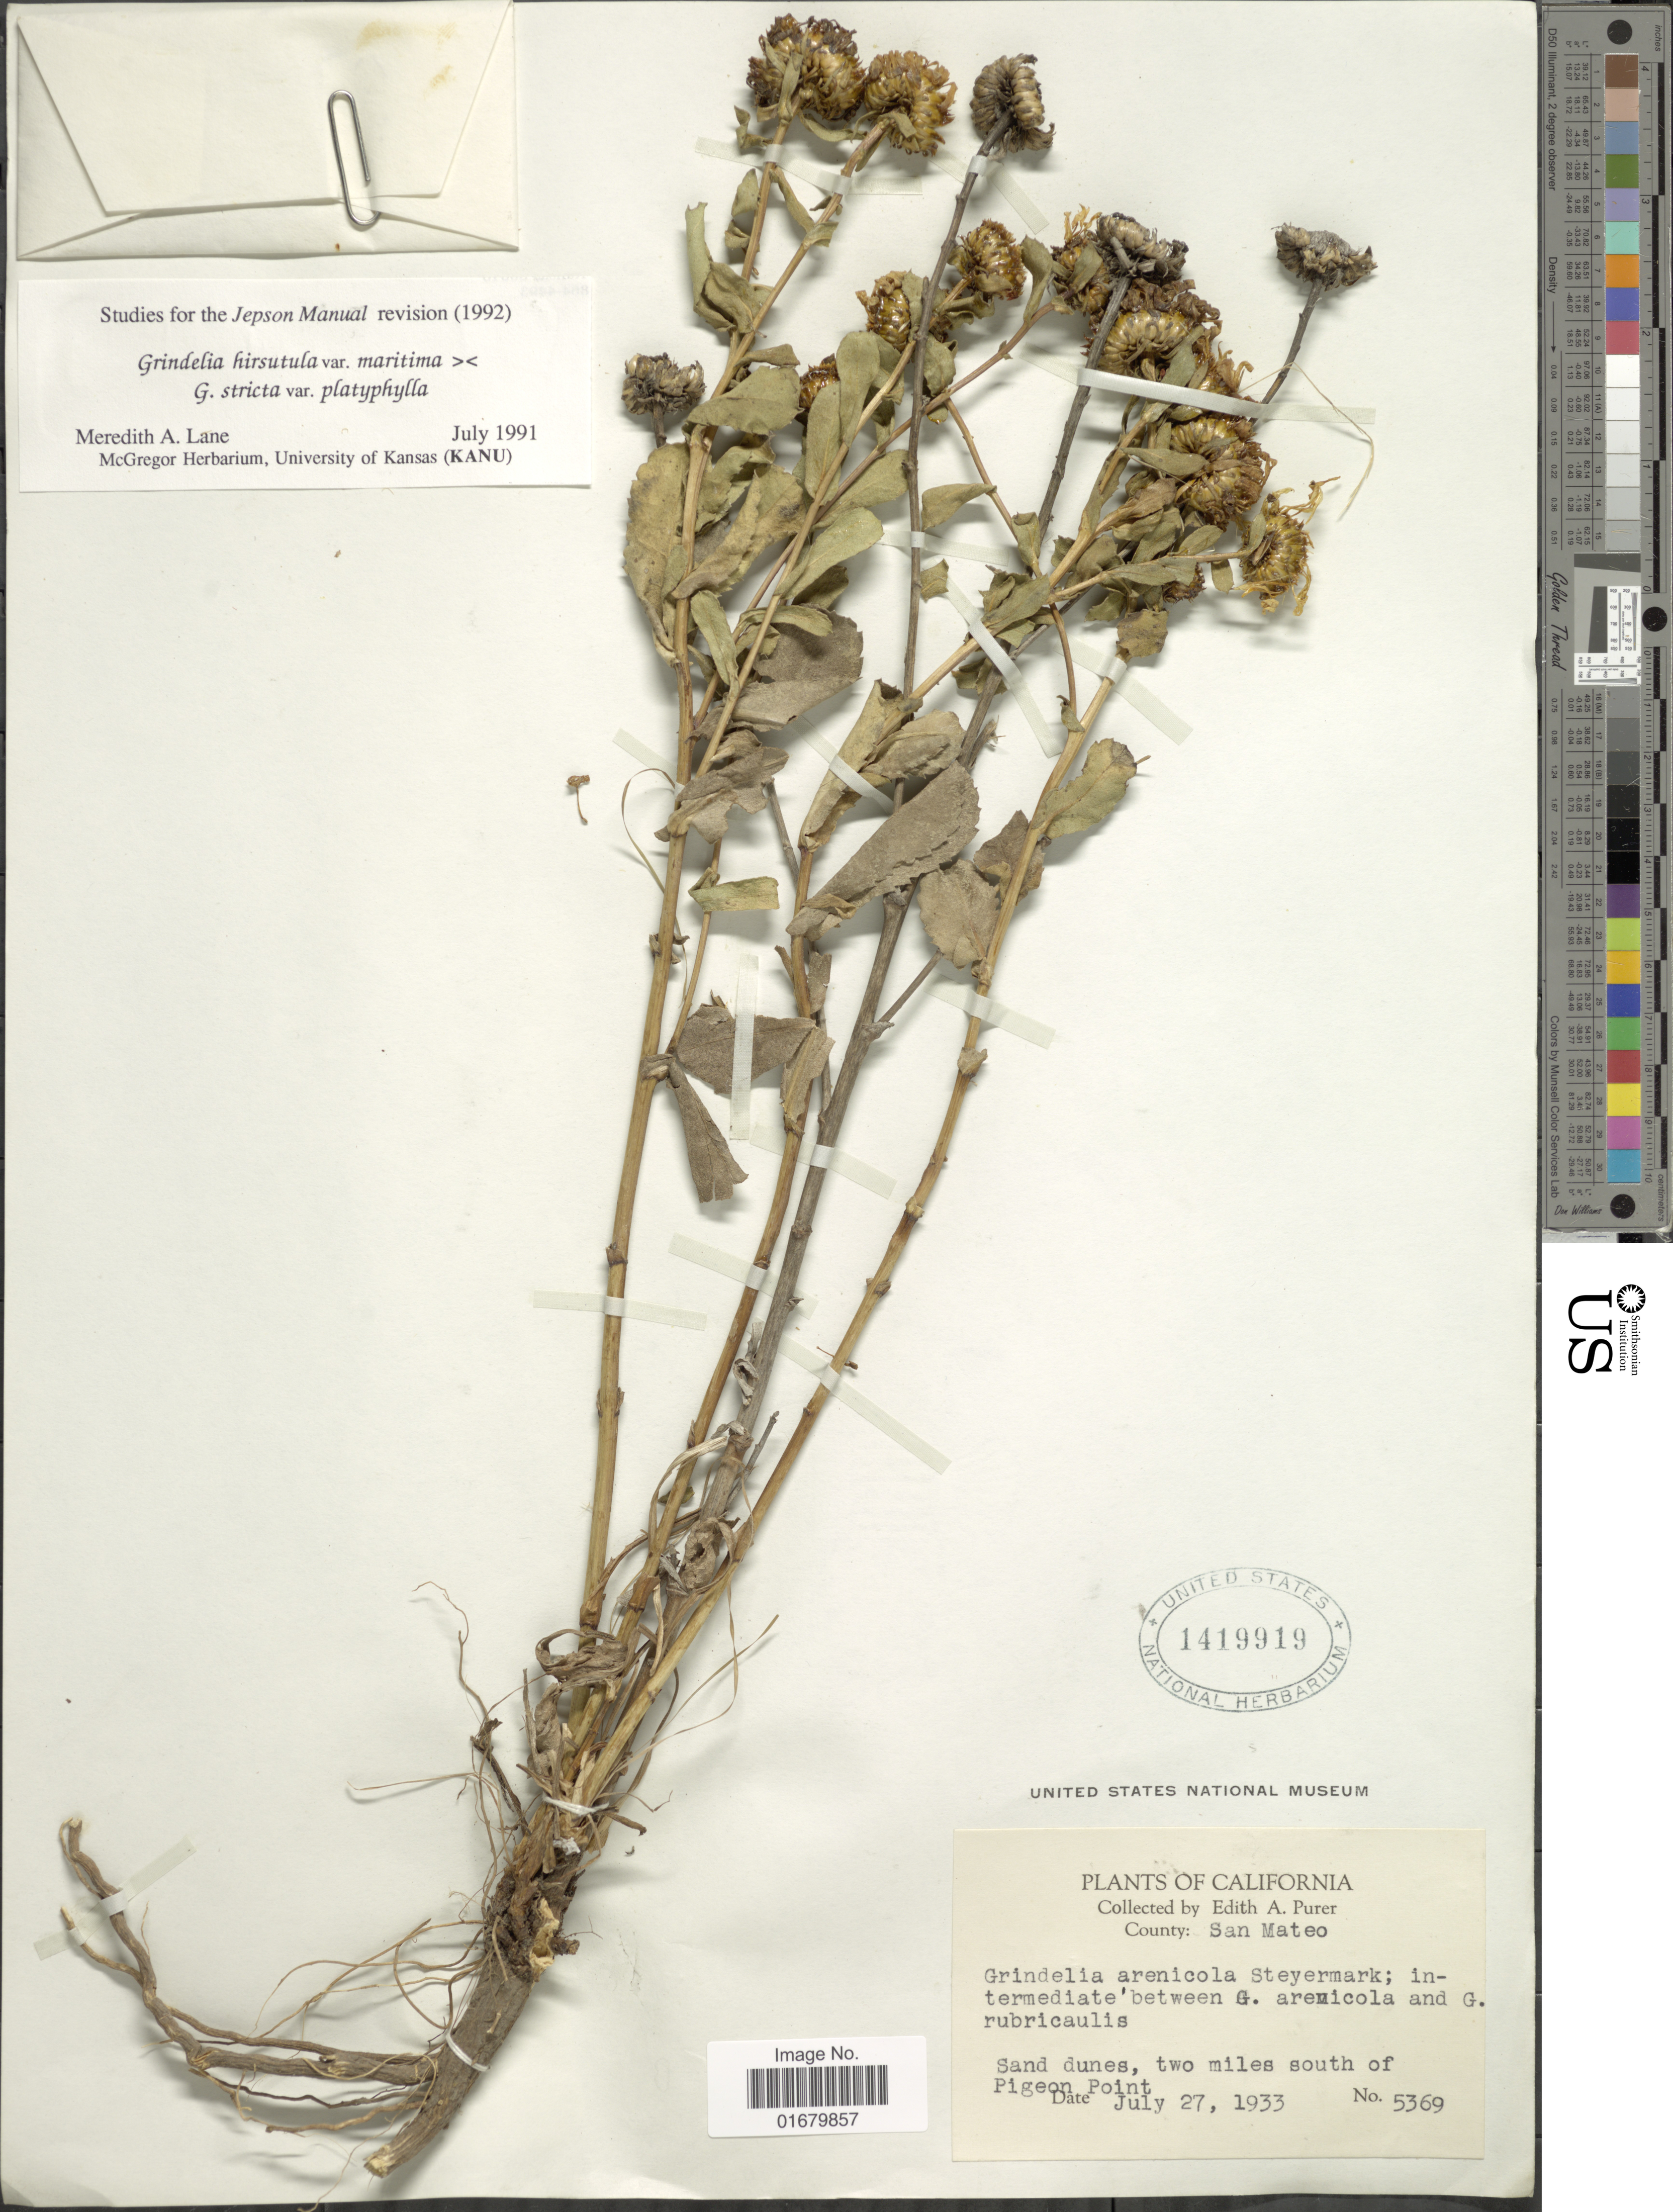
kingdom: Plantae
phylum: Tracheophyta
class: Magnoliopsida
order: Asterales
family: Asteraceae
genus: Grindelia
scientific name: Grindelia hirsutula var. maritima x G. stricta var. platyphylla (Greene) M.A. Lane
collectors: E. Purer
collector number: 5369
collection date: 1933-07-27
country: United States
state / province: California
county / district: San Mateo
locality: County: San Mateo, two miles south of Pigeon Point.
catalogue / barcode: US 1419919